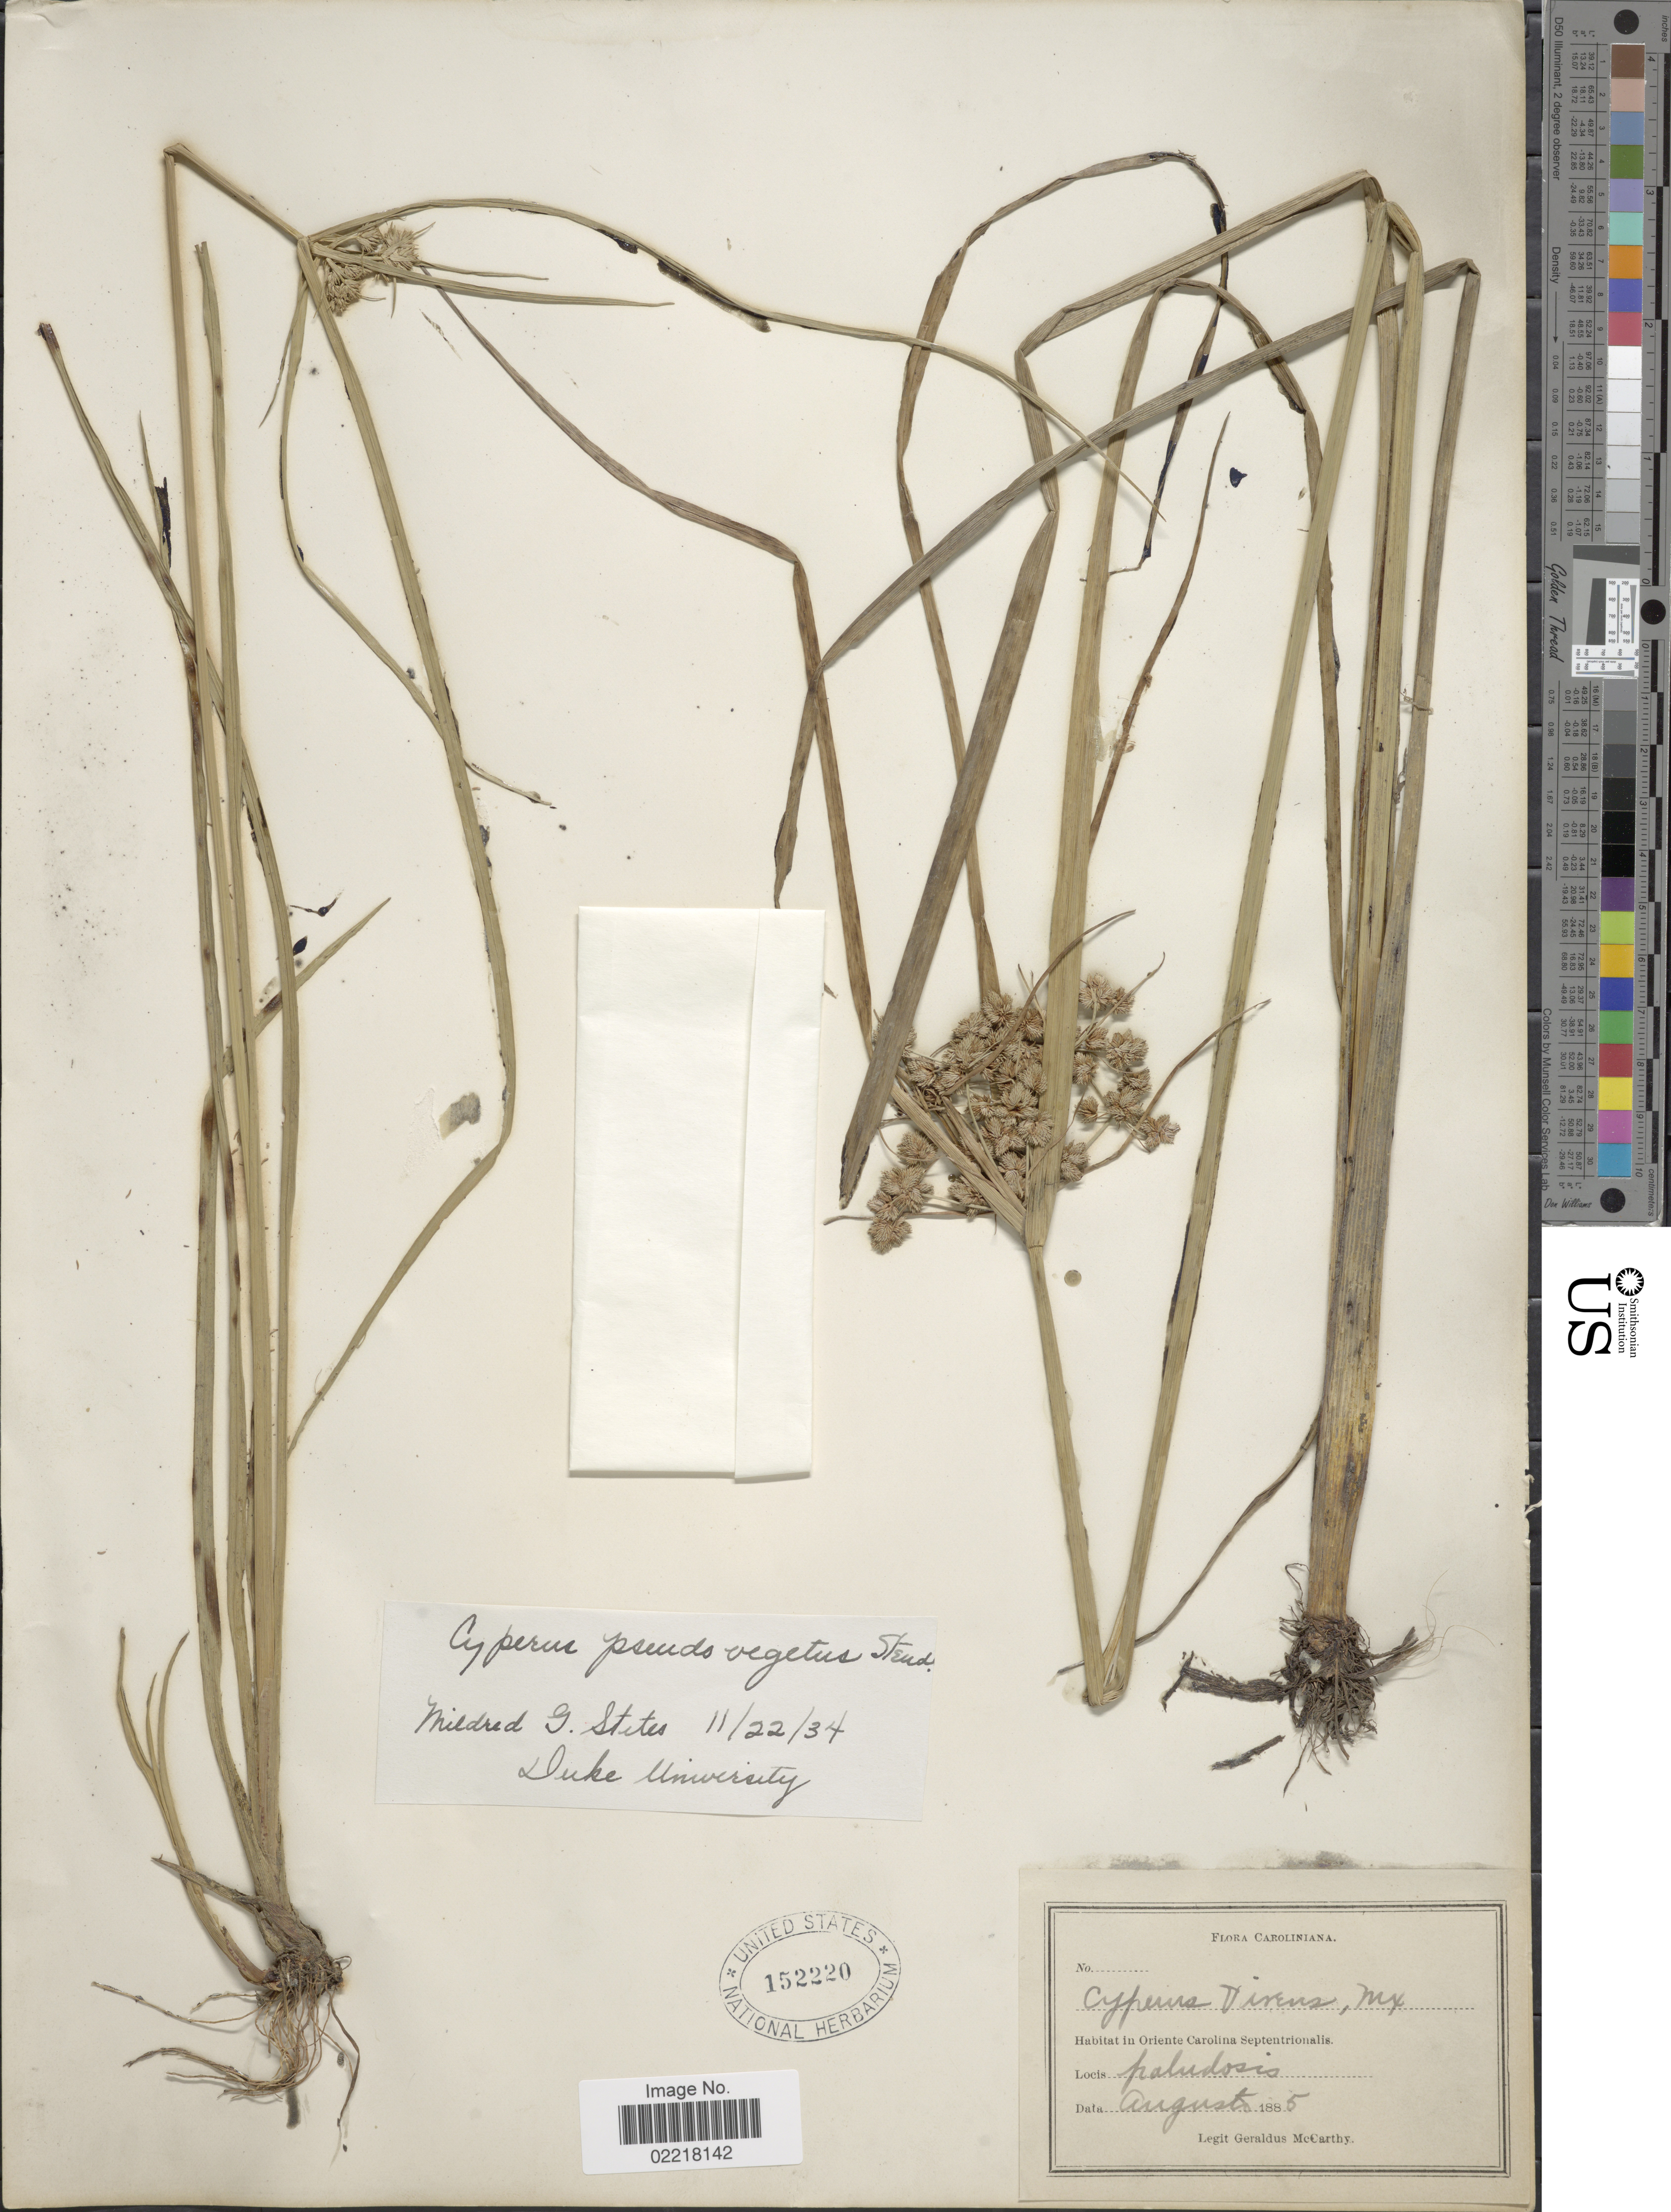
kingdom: Plantae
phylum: Tracheophyta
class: Liliopsida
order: Poales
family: Cyperaceae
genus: Cyperus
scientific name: Cyperus pseudovegetus Steud.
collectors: M. McCarthy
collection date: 1885-08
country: United States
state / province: North Carolina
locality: In Oriente Carolina Septentrionalis,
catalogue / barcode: US 152220